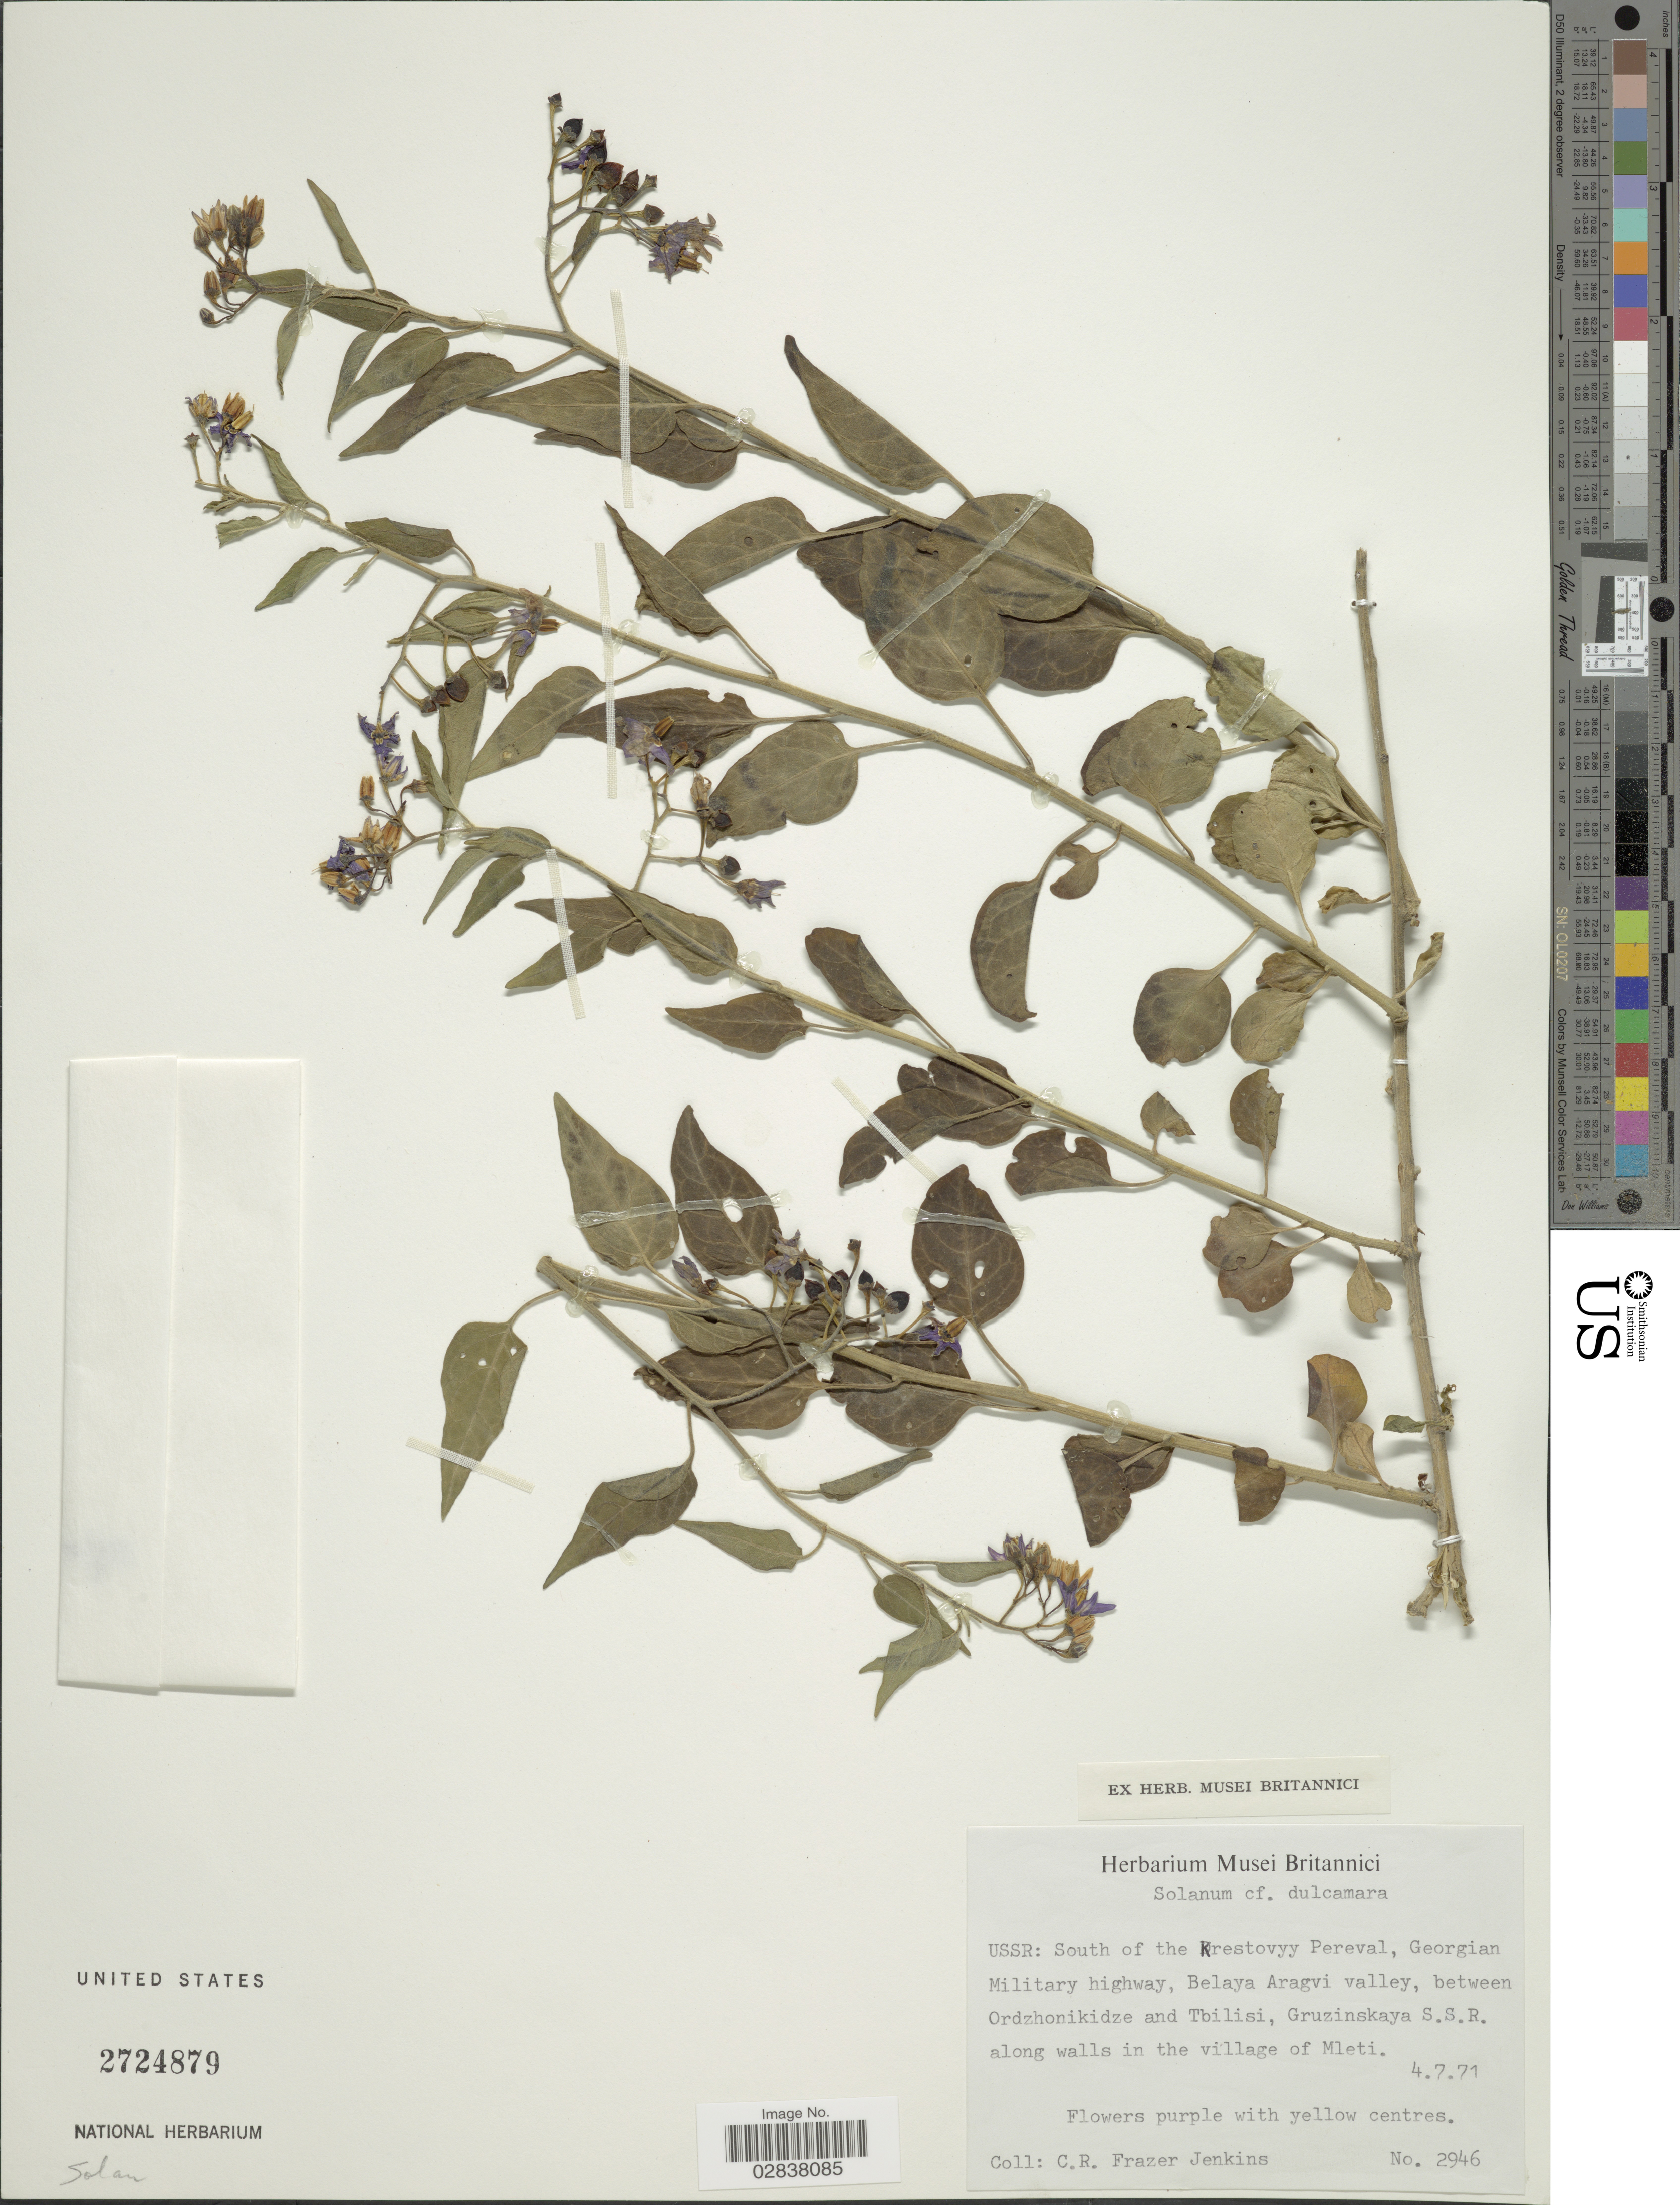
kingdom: Plantae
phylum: Tracheophyta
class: Magnoliopsida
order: Solanales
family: Solanaceae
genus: Solanum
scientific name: Solanum dulcamara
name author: L.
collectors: C. R. Fraser-Jenkins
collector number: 2946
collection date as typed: Transcribed d/m/y: 4/7/71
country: Georgia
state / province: Mtskheta-Mtianeti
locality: South of the Krestovyy Pereval, Georgian Military highway, Belaya Aragvi valley, between Ordzhonikidze and Tbilisi, Gruzinskaya S.S.R. along walls in the village of Mleti.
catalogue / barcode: US 2724879